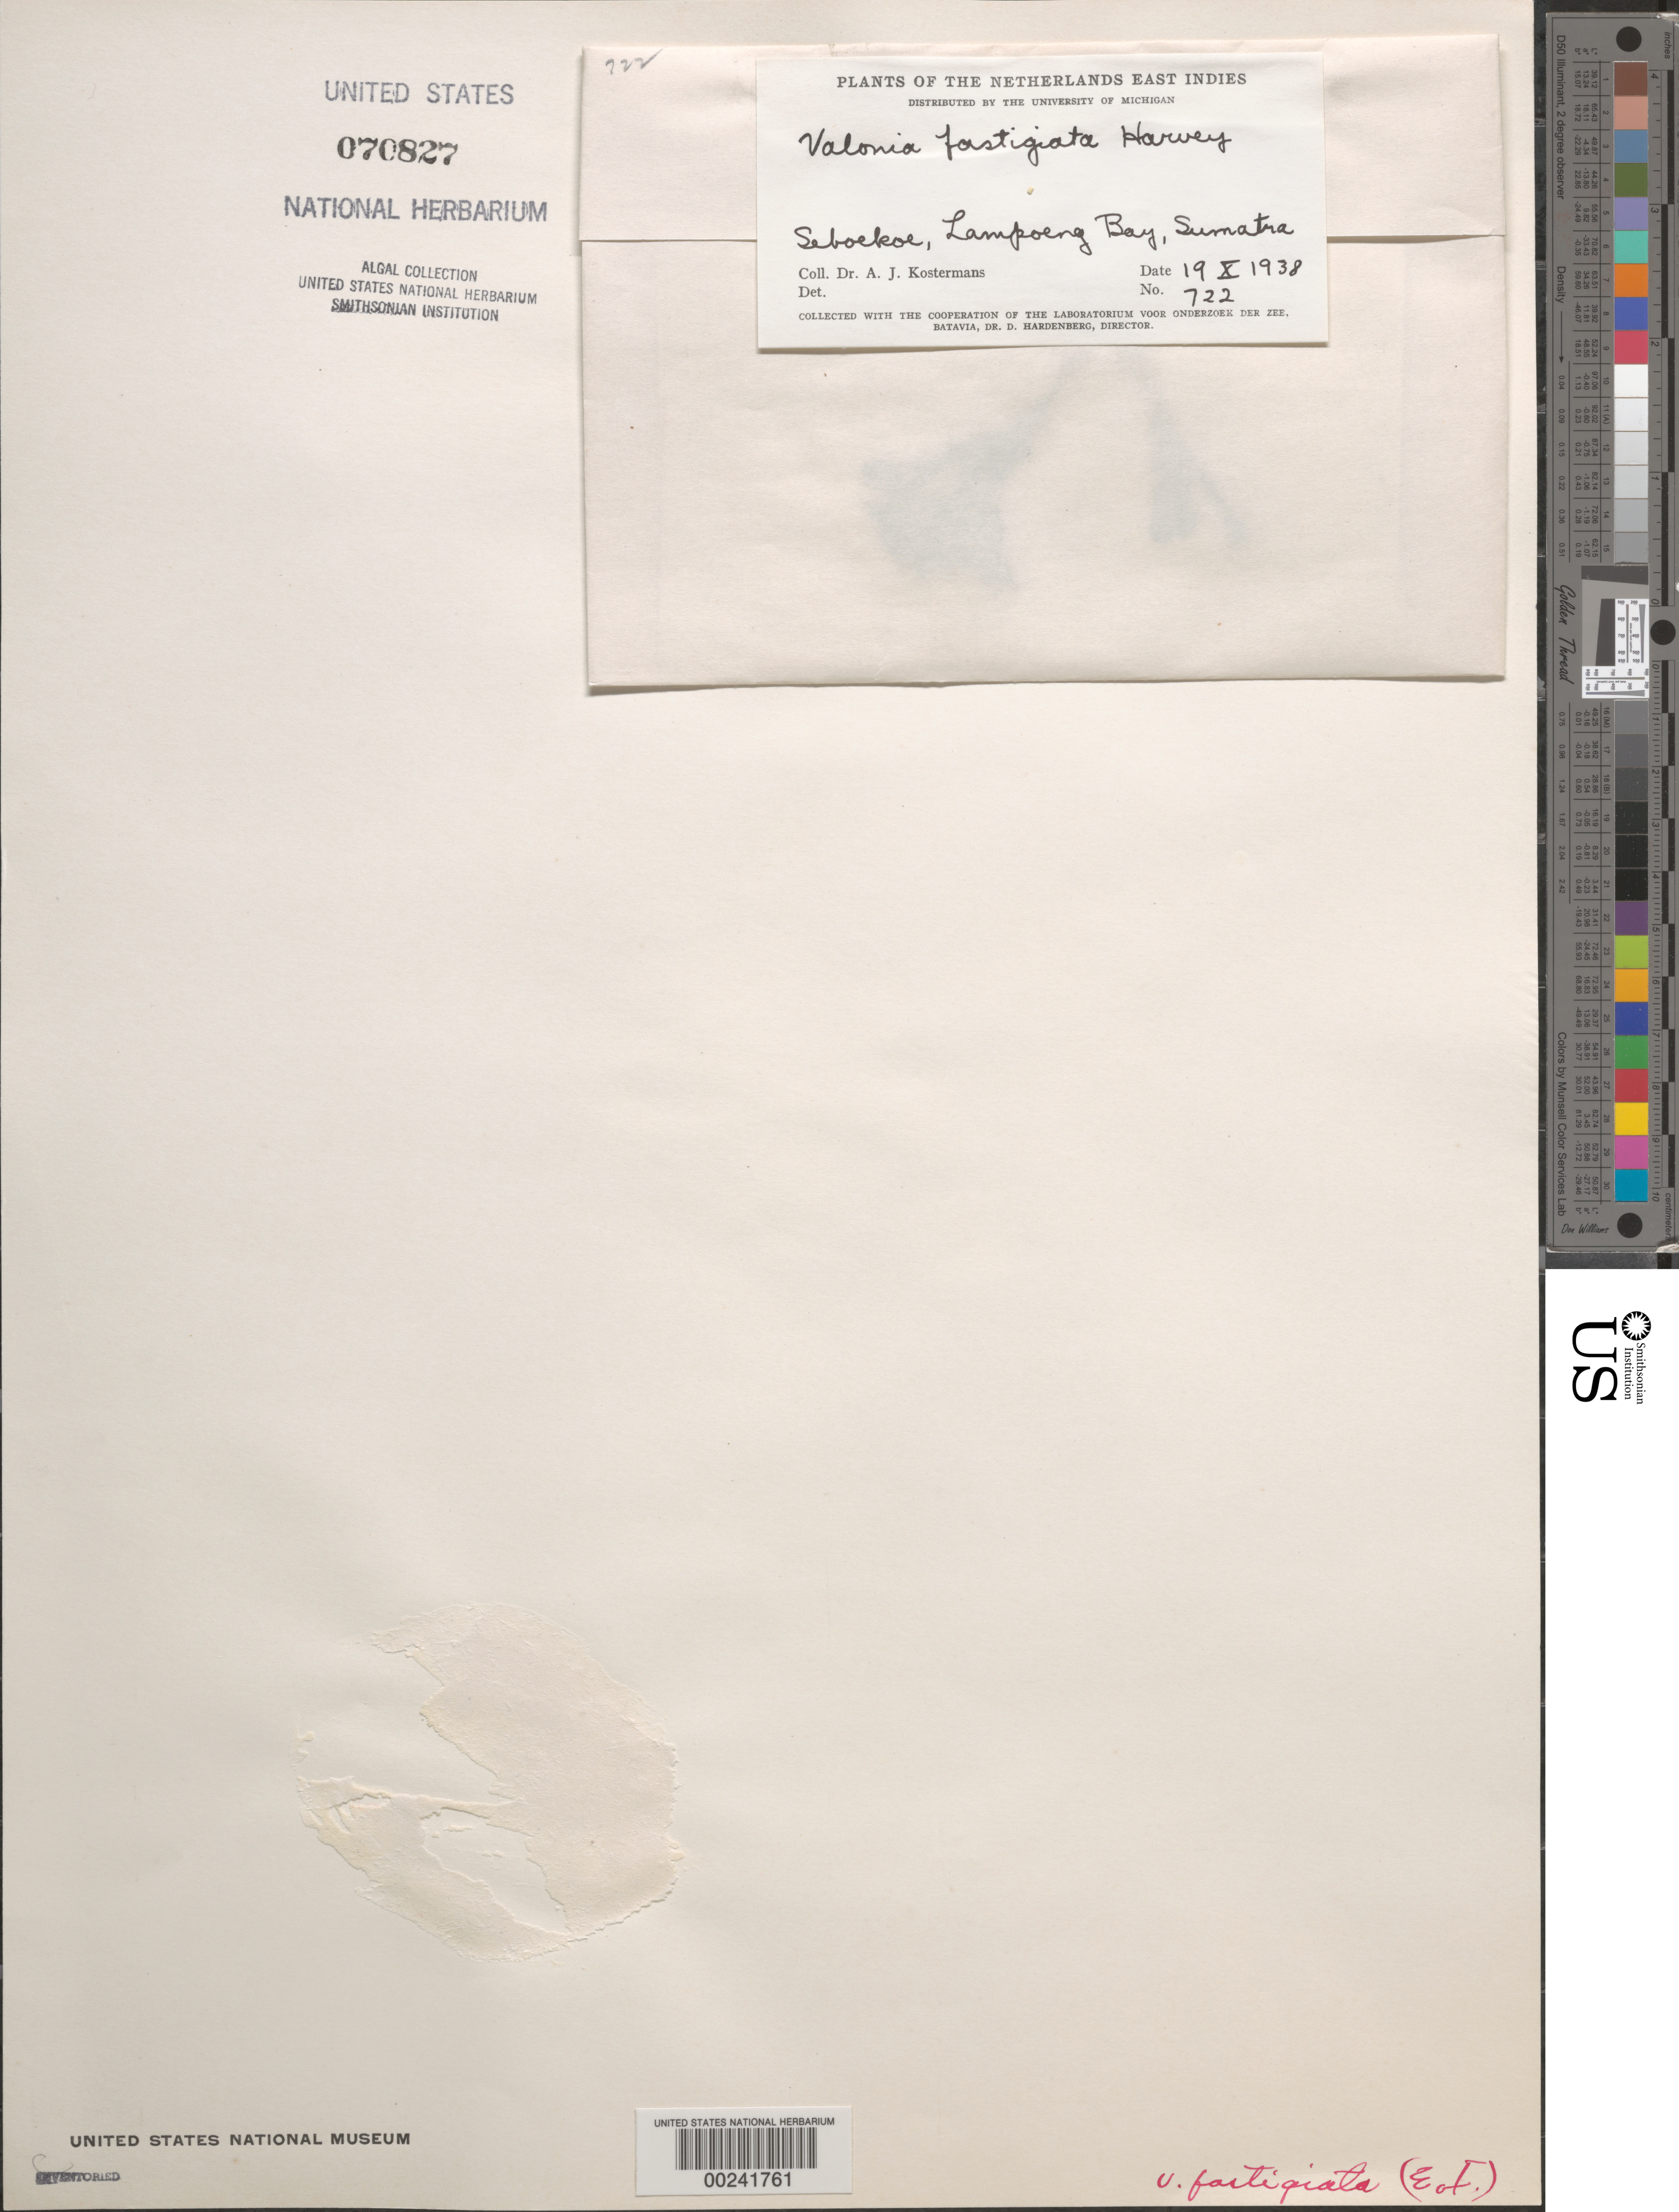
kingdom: Plantae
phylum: Chlorophyta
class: Ulvophyceae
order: Siphonocladales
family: Valoniaceae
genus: Valonia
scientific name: Valonia fastigiata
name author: Harv. ex J. Agardh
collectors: A. J. G. Kostermans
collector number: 722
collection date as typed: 19 Oct 1938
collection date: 1938-10-19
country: Indonesia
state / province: Sumatra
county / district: Lampung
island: Sebuku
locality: Seboekoe, Lampoeng Bay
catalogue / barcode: US 70827